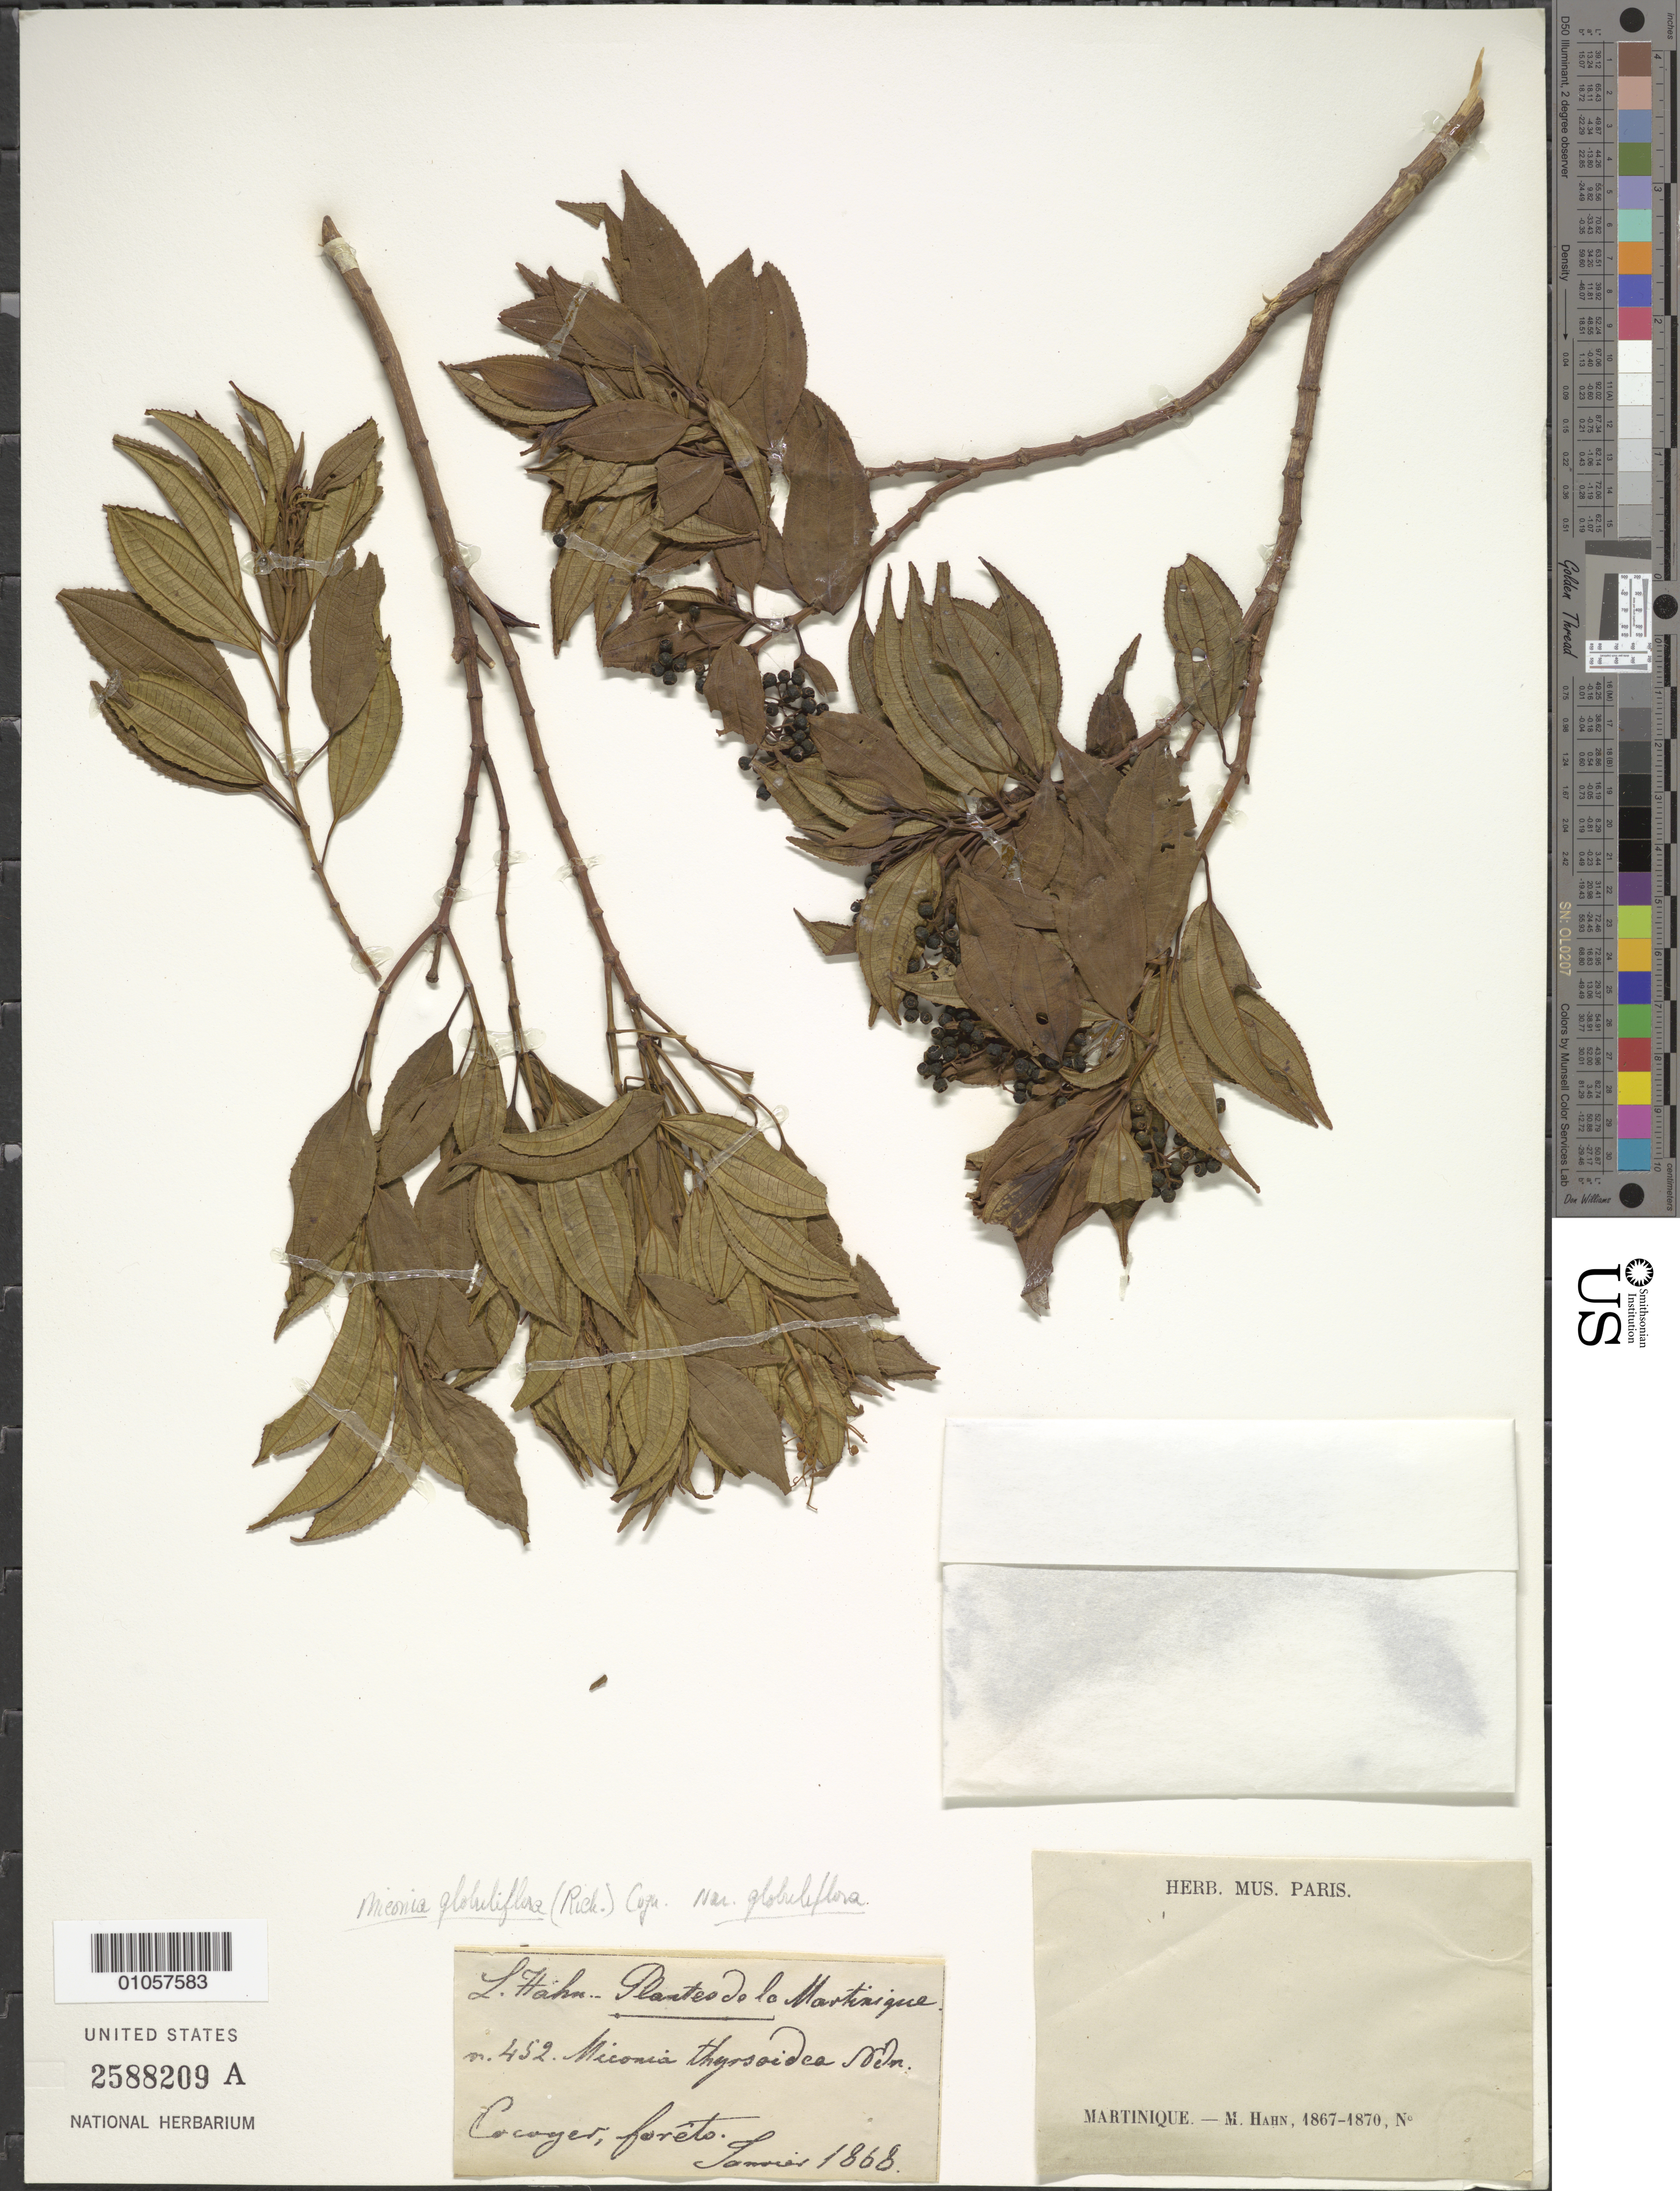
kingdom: Plantae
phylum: Tracheophyta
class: Magnoliopsida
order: Myrtales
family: Melastomataceae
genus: Miconia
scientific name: Miconia globulifera var. globulifera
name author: (Rich.) Cogn.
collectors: M. Hahn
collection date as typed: Jan 1868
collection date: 1868-01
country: Martinique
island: Martinique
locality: Cocoyer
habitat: Forêts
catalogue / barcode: US 2588209A